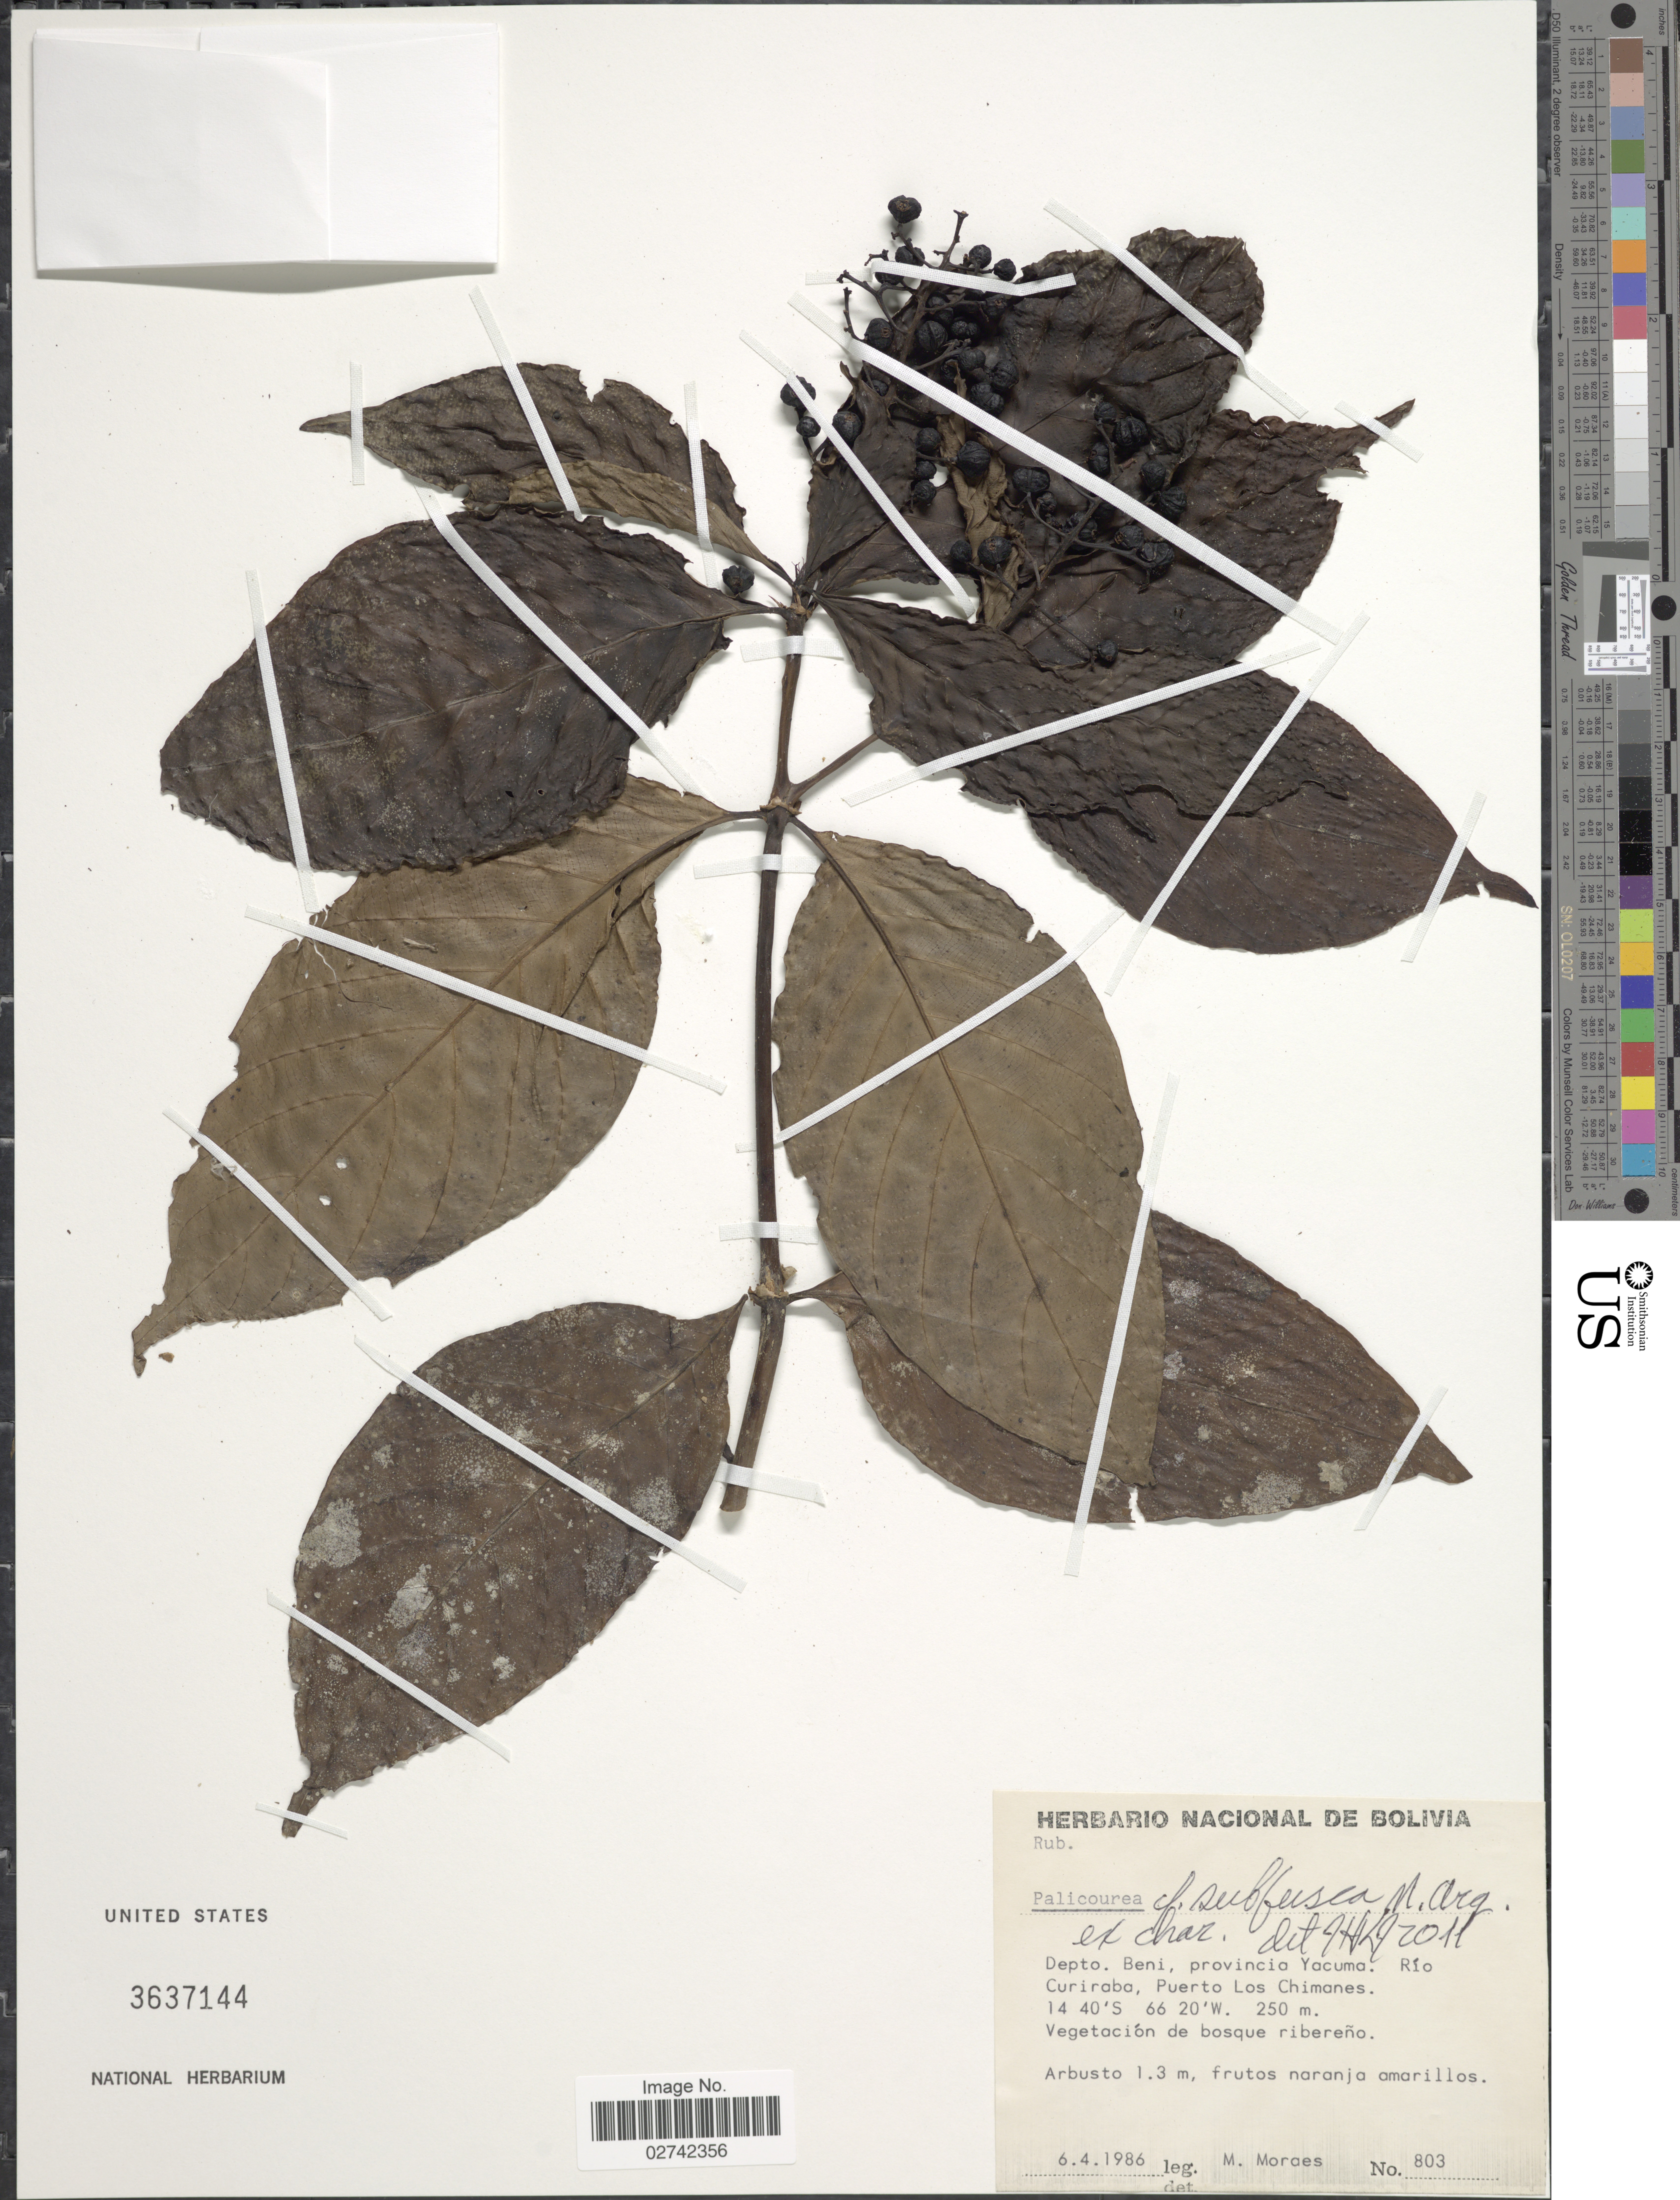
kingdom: Plantae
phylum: Tracheophyta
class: Magnoliopsida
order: Gentianales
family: Rubiaceae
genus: Palicourea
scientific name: Palicourea subaeneofusca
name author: (Müll. Arg.) Standl.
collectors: M. Moraes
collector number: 803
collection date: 1986-04-06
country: Bolivia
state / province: Beni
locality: Provincia Yacuma, Rio Curiaba, Puerto Los Chimanes.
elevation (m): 250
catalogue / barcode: US 3637144